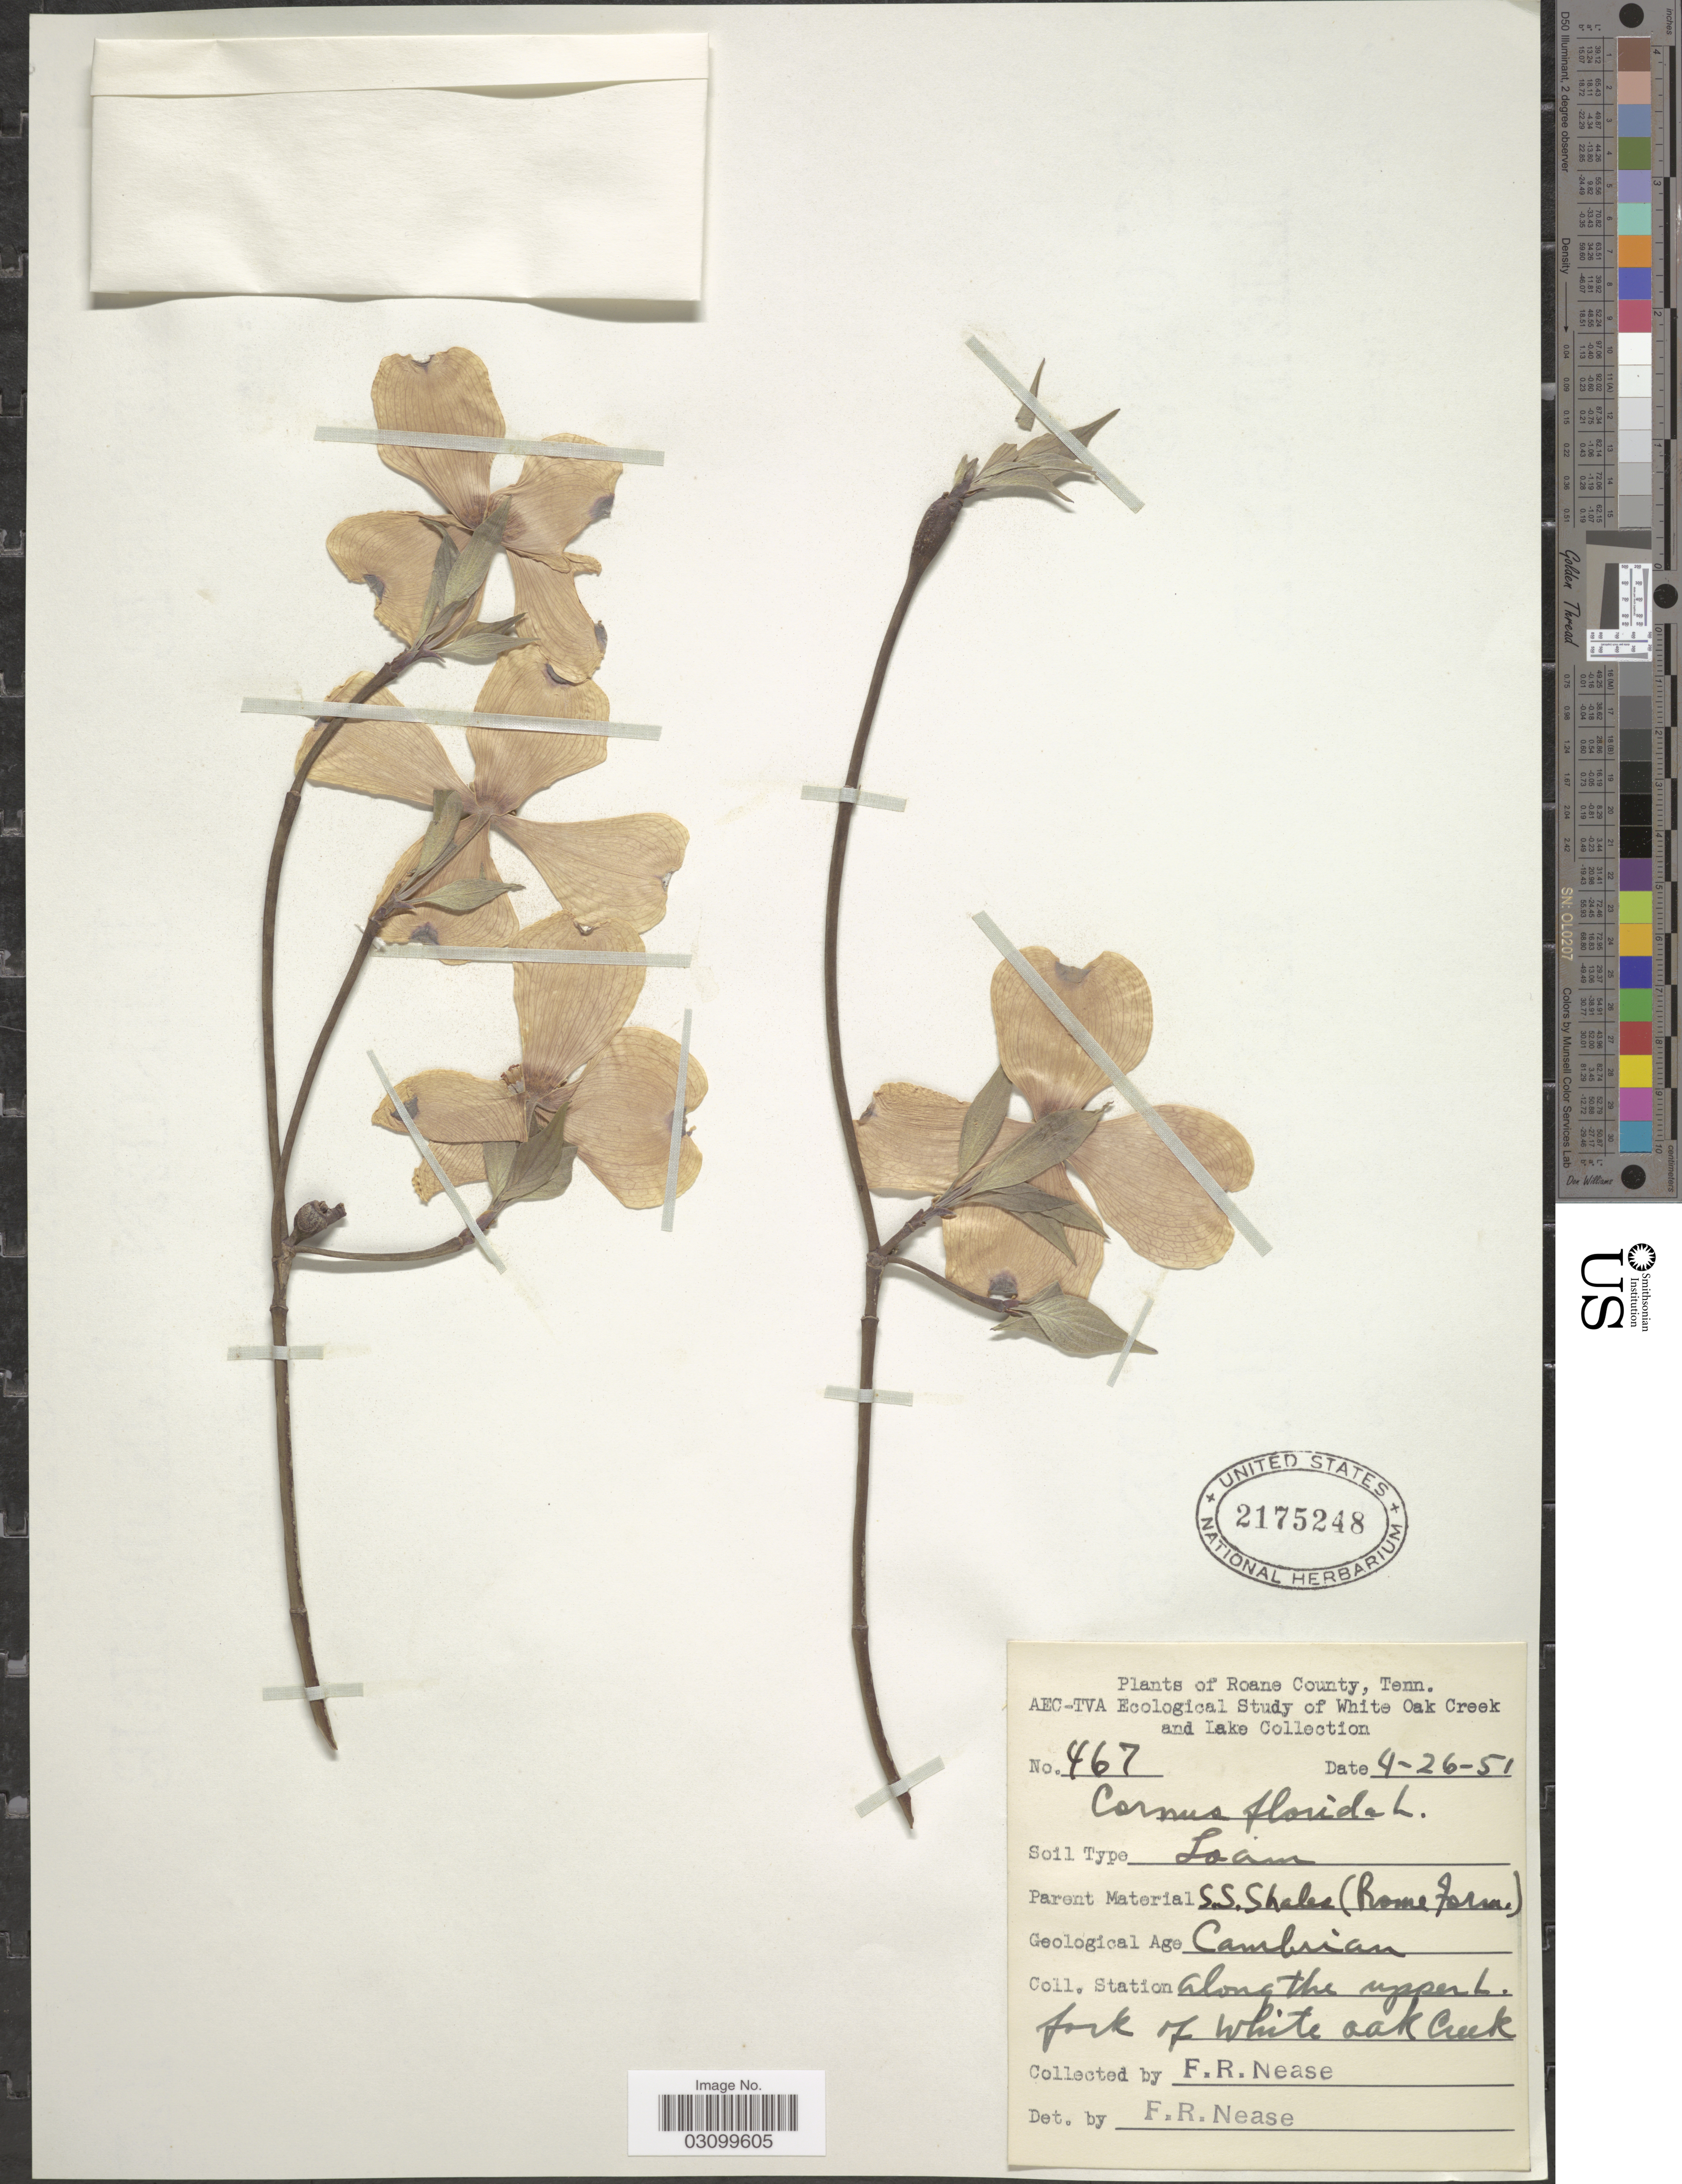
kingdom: Plantae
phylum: Tracheophyta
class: Magnoliopsida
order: Cornales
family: Cornaceae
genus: Cornus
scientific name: Cornus florida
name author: L.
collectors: F. Nease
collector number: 467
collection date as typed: Transcribed d/m/y: 26/4/51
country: United States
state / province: Tennessee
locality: Roane County. Along the upper L. fork of White Oak Creek.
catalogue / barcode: US 2175248